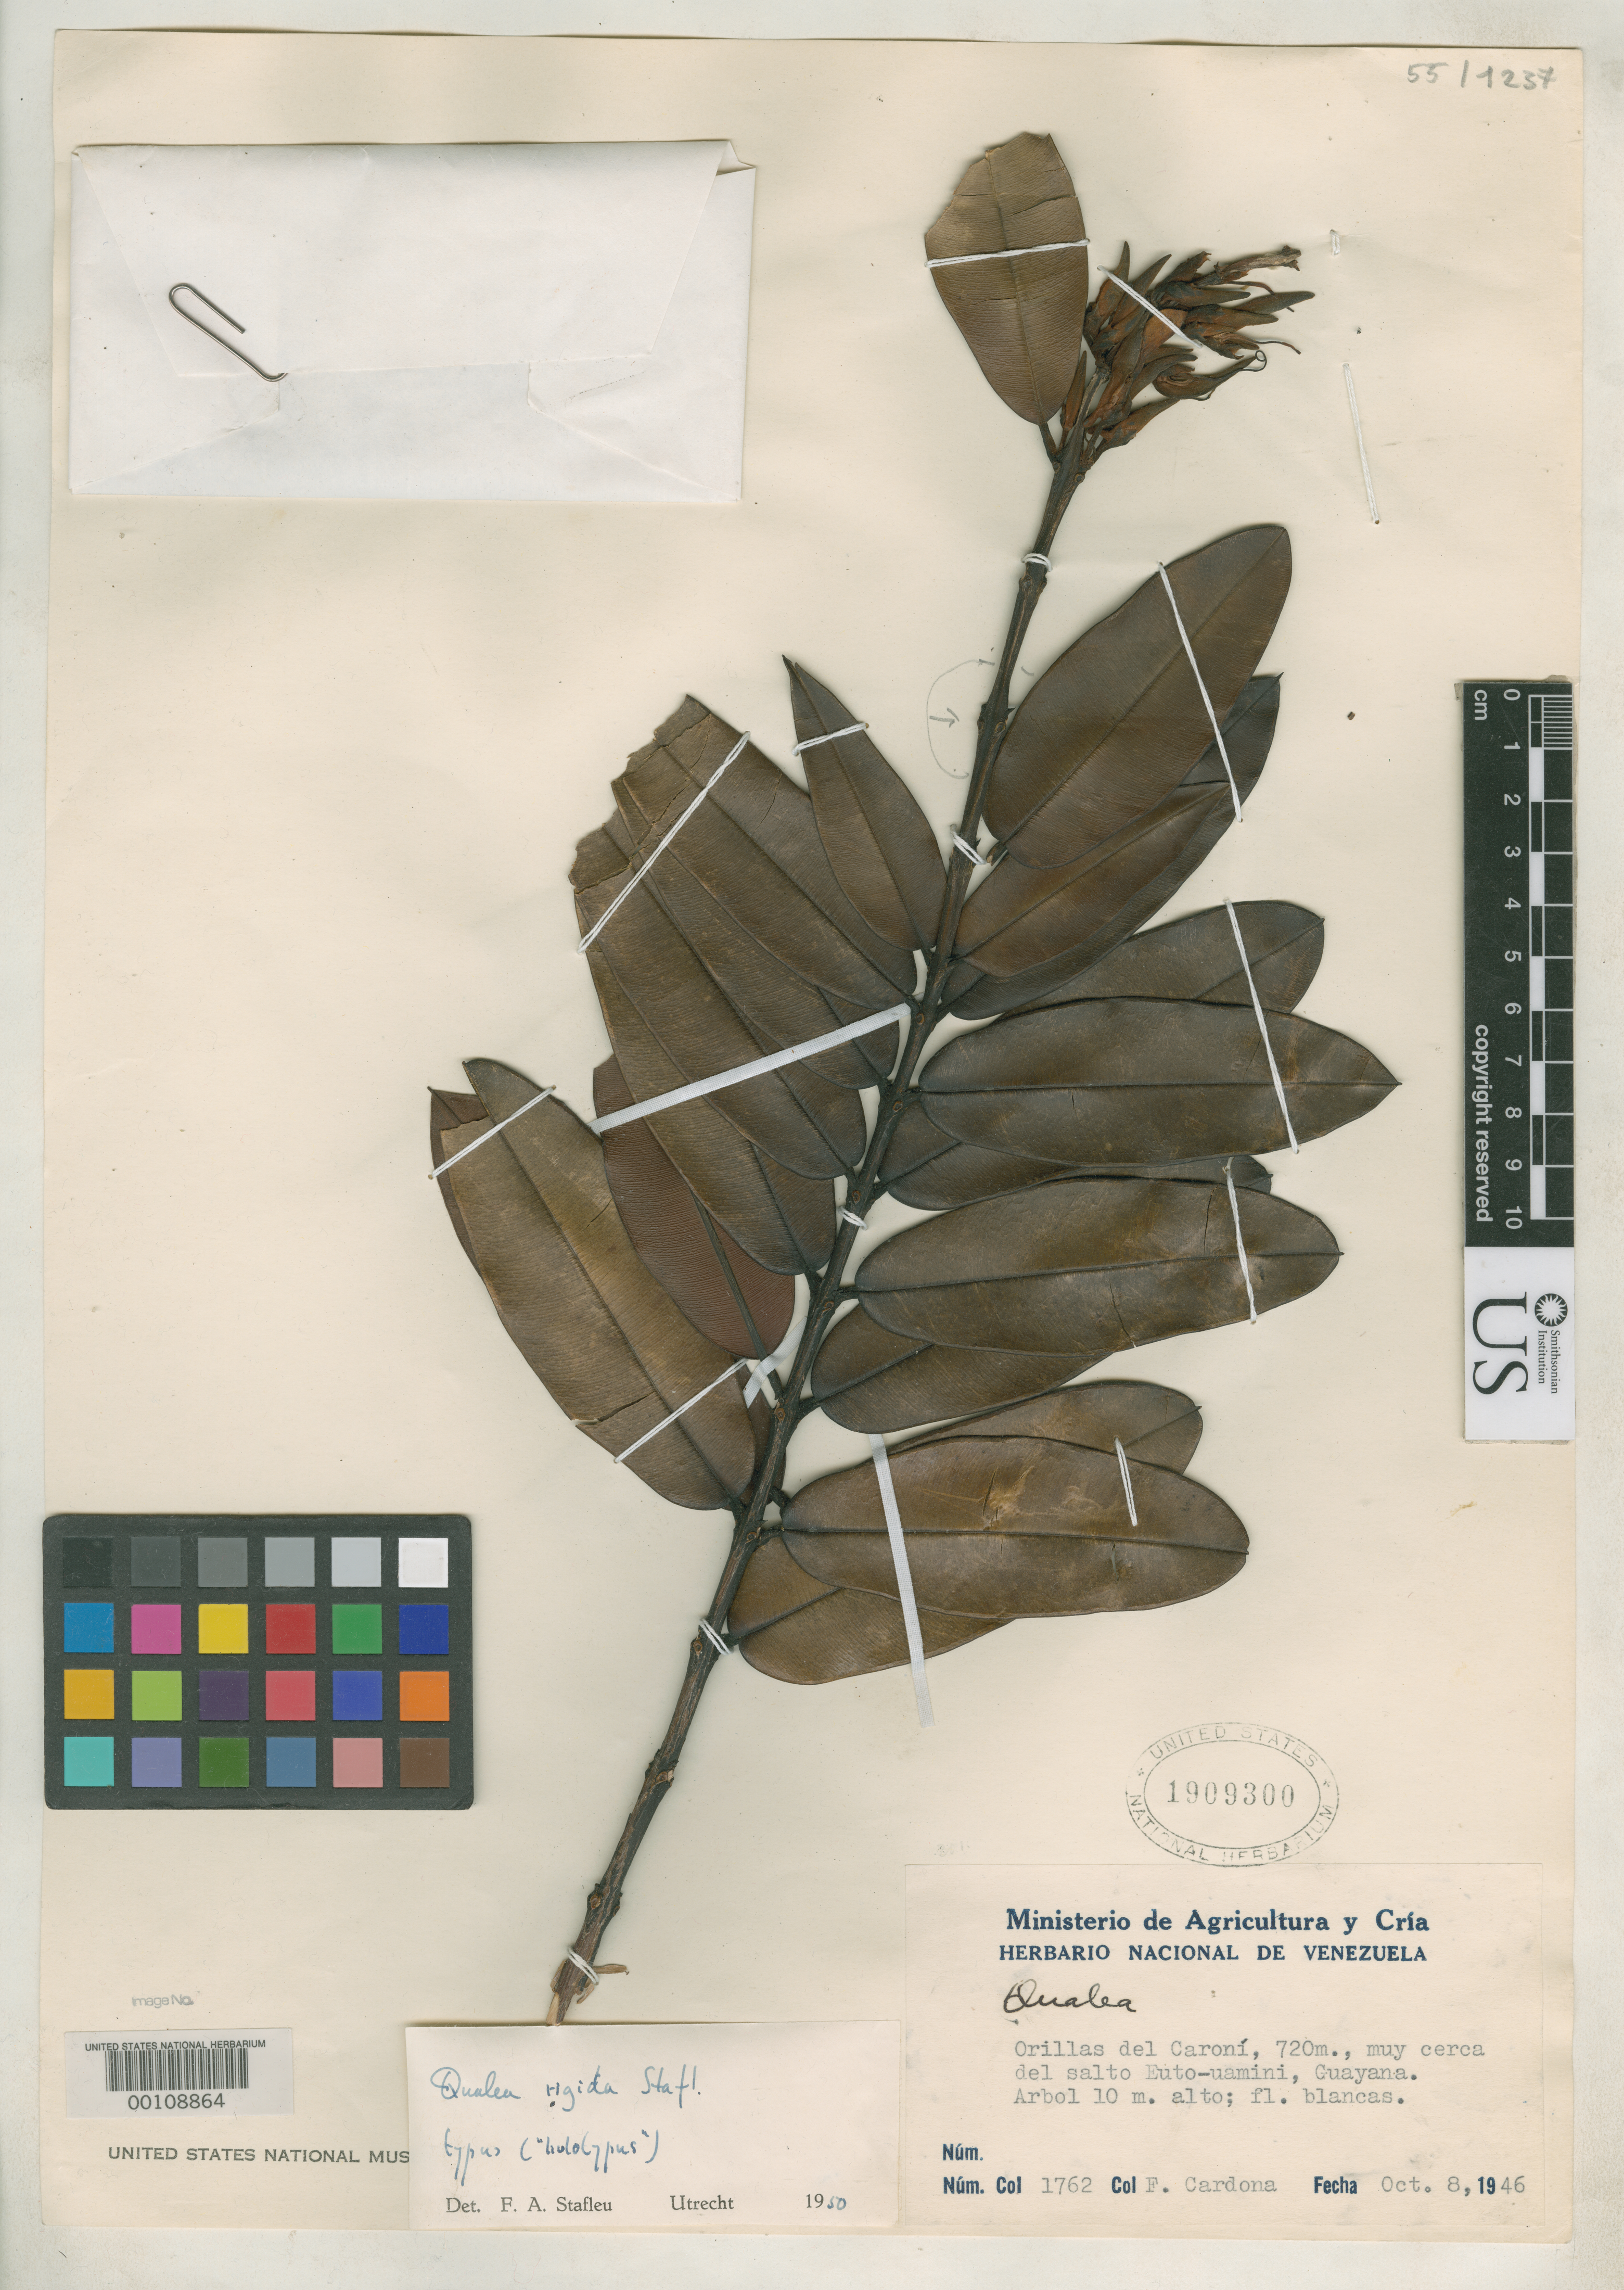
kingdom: Plantae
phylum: Tracheophyta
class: Magnoliopsida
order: Myrtales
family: Vochysiaceae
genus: Qualea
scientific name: Qualea rigida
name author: Stafleu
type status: Holotype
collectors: F. Cardona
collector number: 1762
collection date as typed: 08 Oct 1946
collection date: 1946-10-08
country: Guyana / Venezuela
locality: Orillas del Caroni.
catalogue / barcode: US 1909300